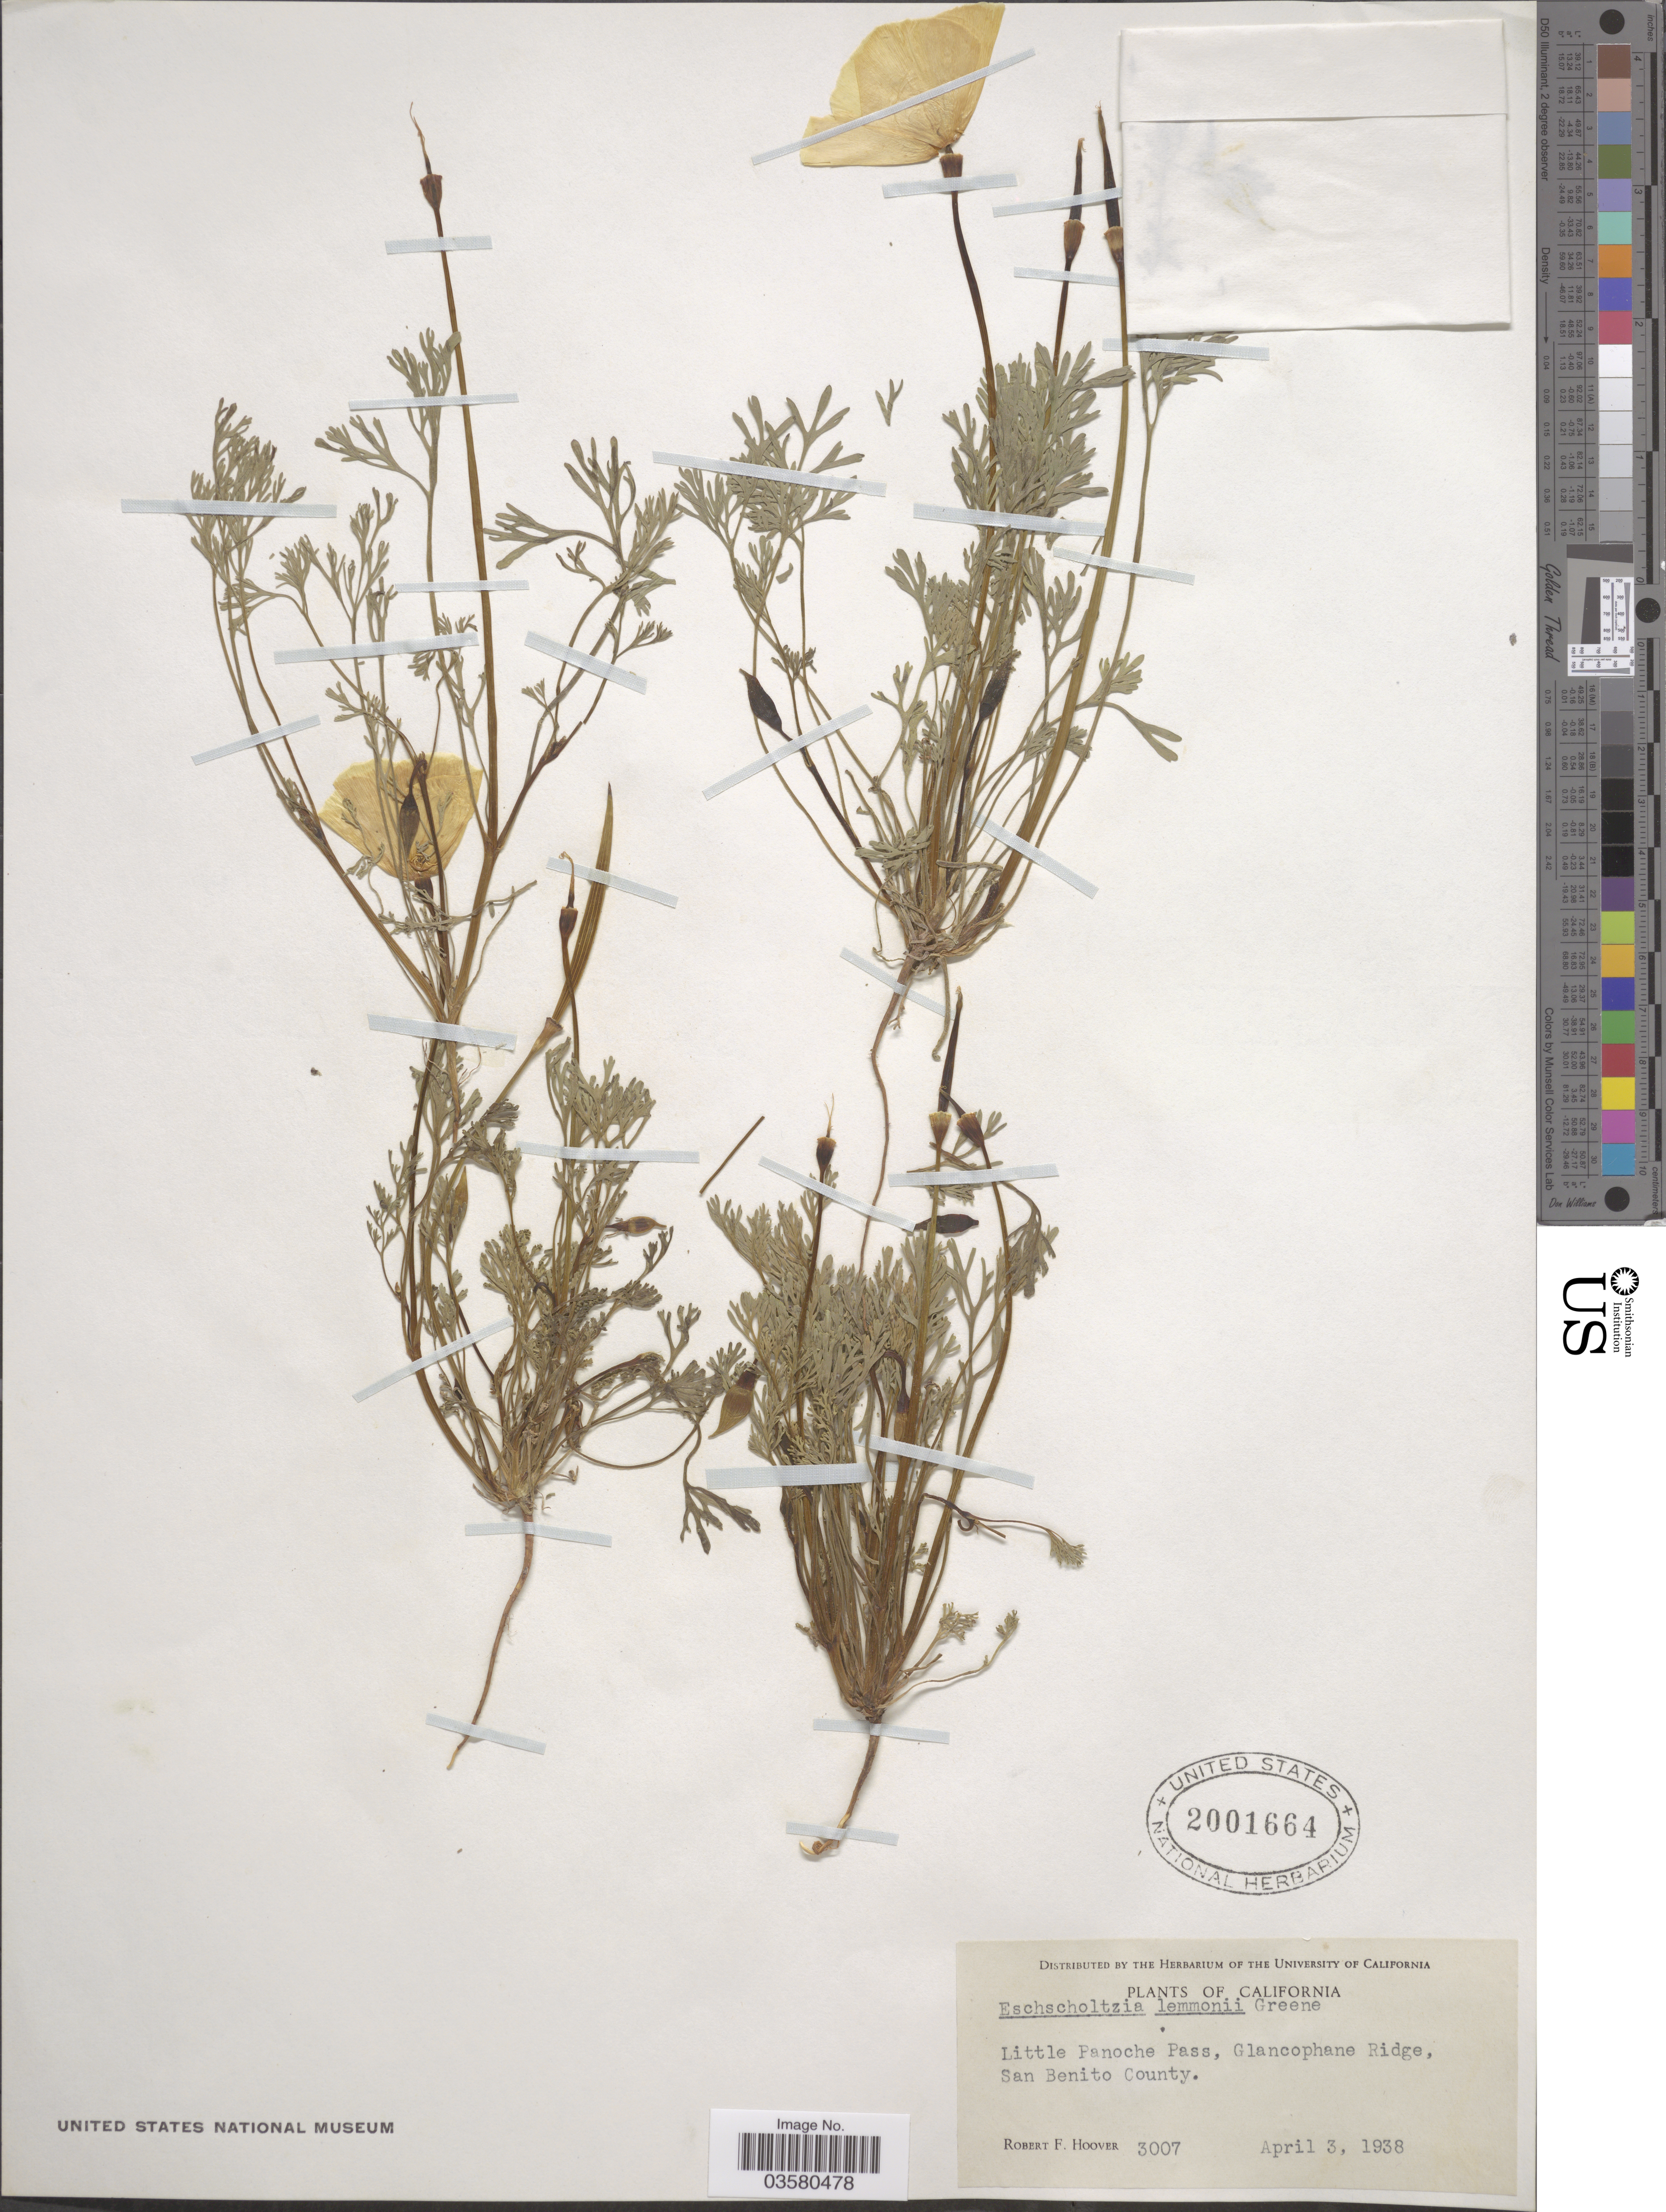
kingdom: Plantae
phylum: Tracheophyta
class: Magnoliopsida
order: Ranunculales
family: Papaveraceae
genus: Eschscholzia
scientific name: Eschscholzia lemmonii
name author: Greene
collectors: R. F. Hoover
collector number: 3007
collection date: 1938-04-03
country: United States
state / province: California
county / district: San Benito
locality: Little Ponache Pass, Glancophane Ridge, San Benito County.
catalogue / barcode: US 2001664